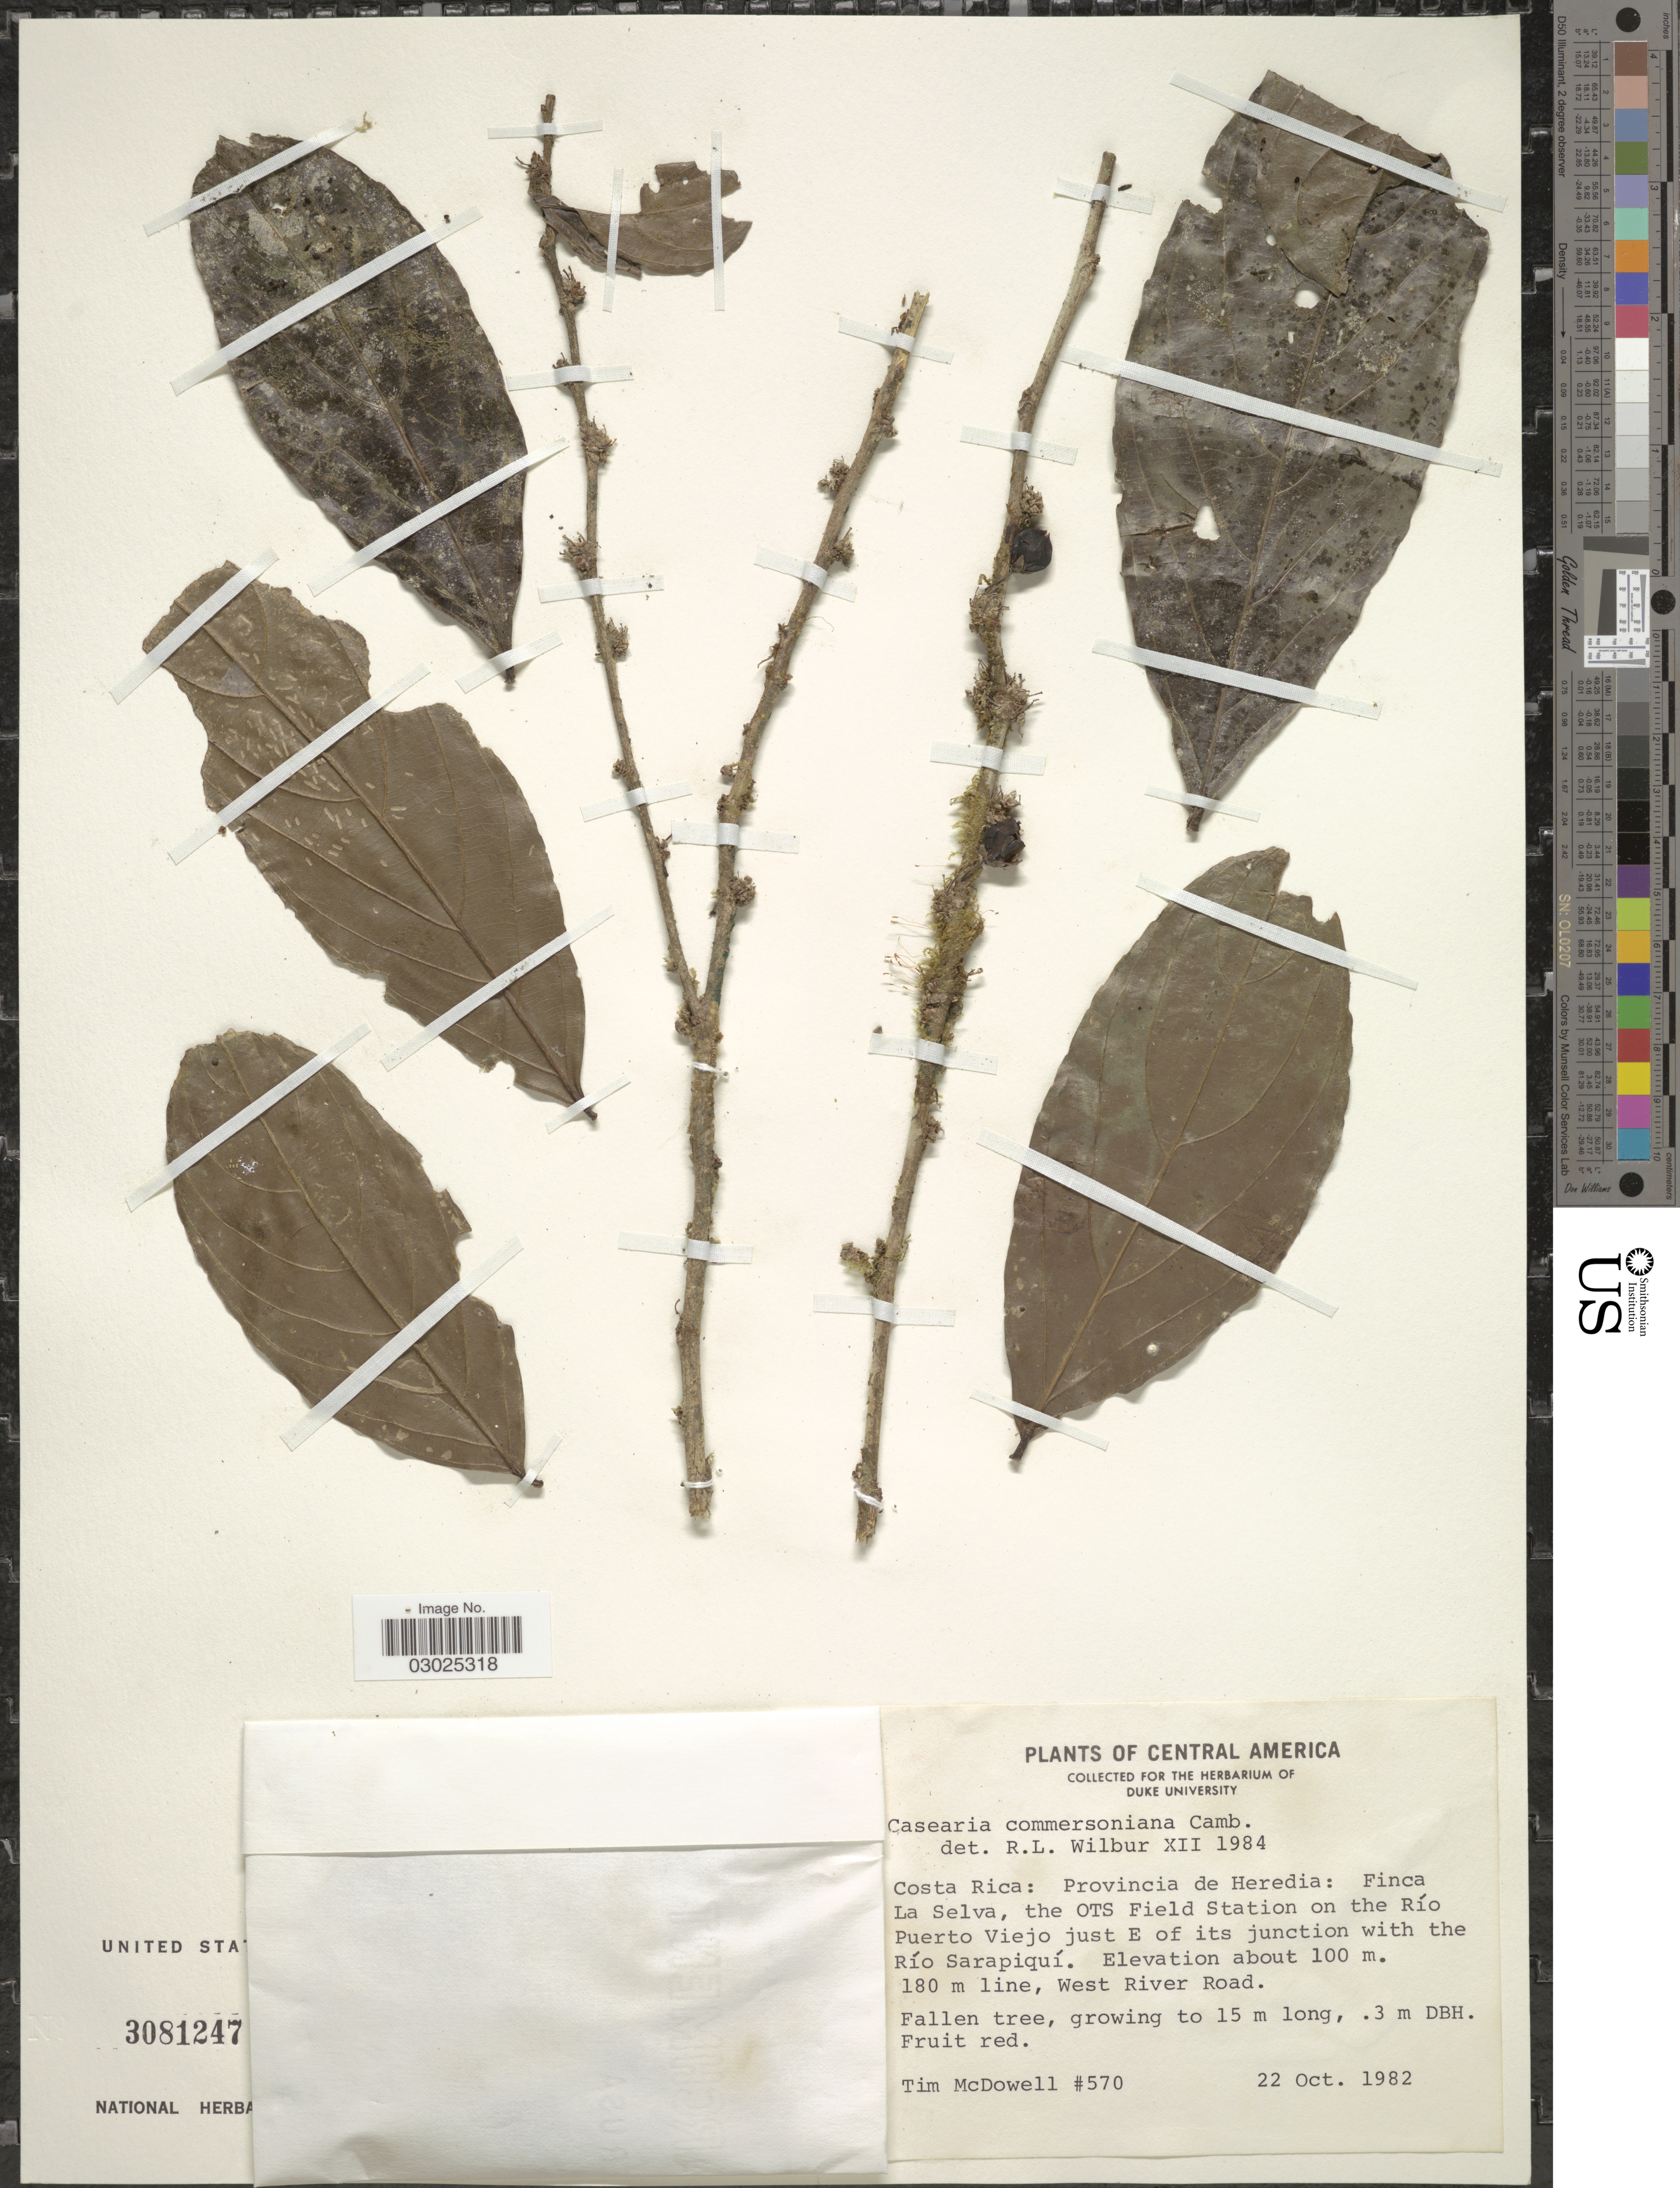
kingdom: Plantae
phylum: Tracheophyta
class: Magnoliopsida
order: Malpighiales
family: Salicaceae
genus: Piparea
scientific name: Piparea dentata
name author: Aubl.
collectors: T. McDowell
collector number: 570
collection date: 1982-10-22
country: Costa Rica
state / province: Heredia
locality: Finca La Selva, the OTS Field Station on the Río Puerto Viejo just E of its junction with the Río Sarapiquí, West River Road.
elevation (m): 100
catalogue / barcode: US 3081247